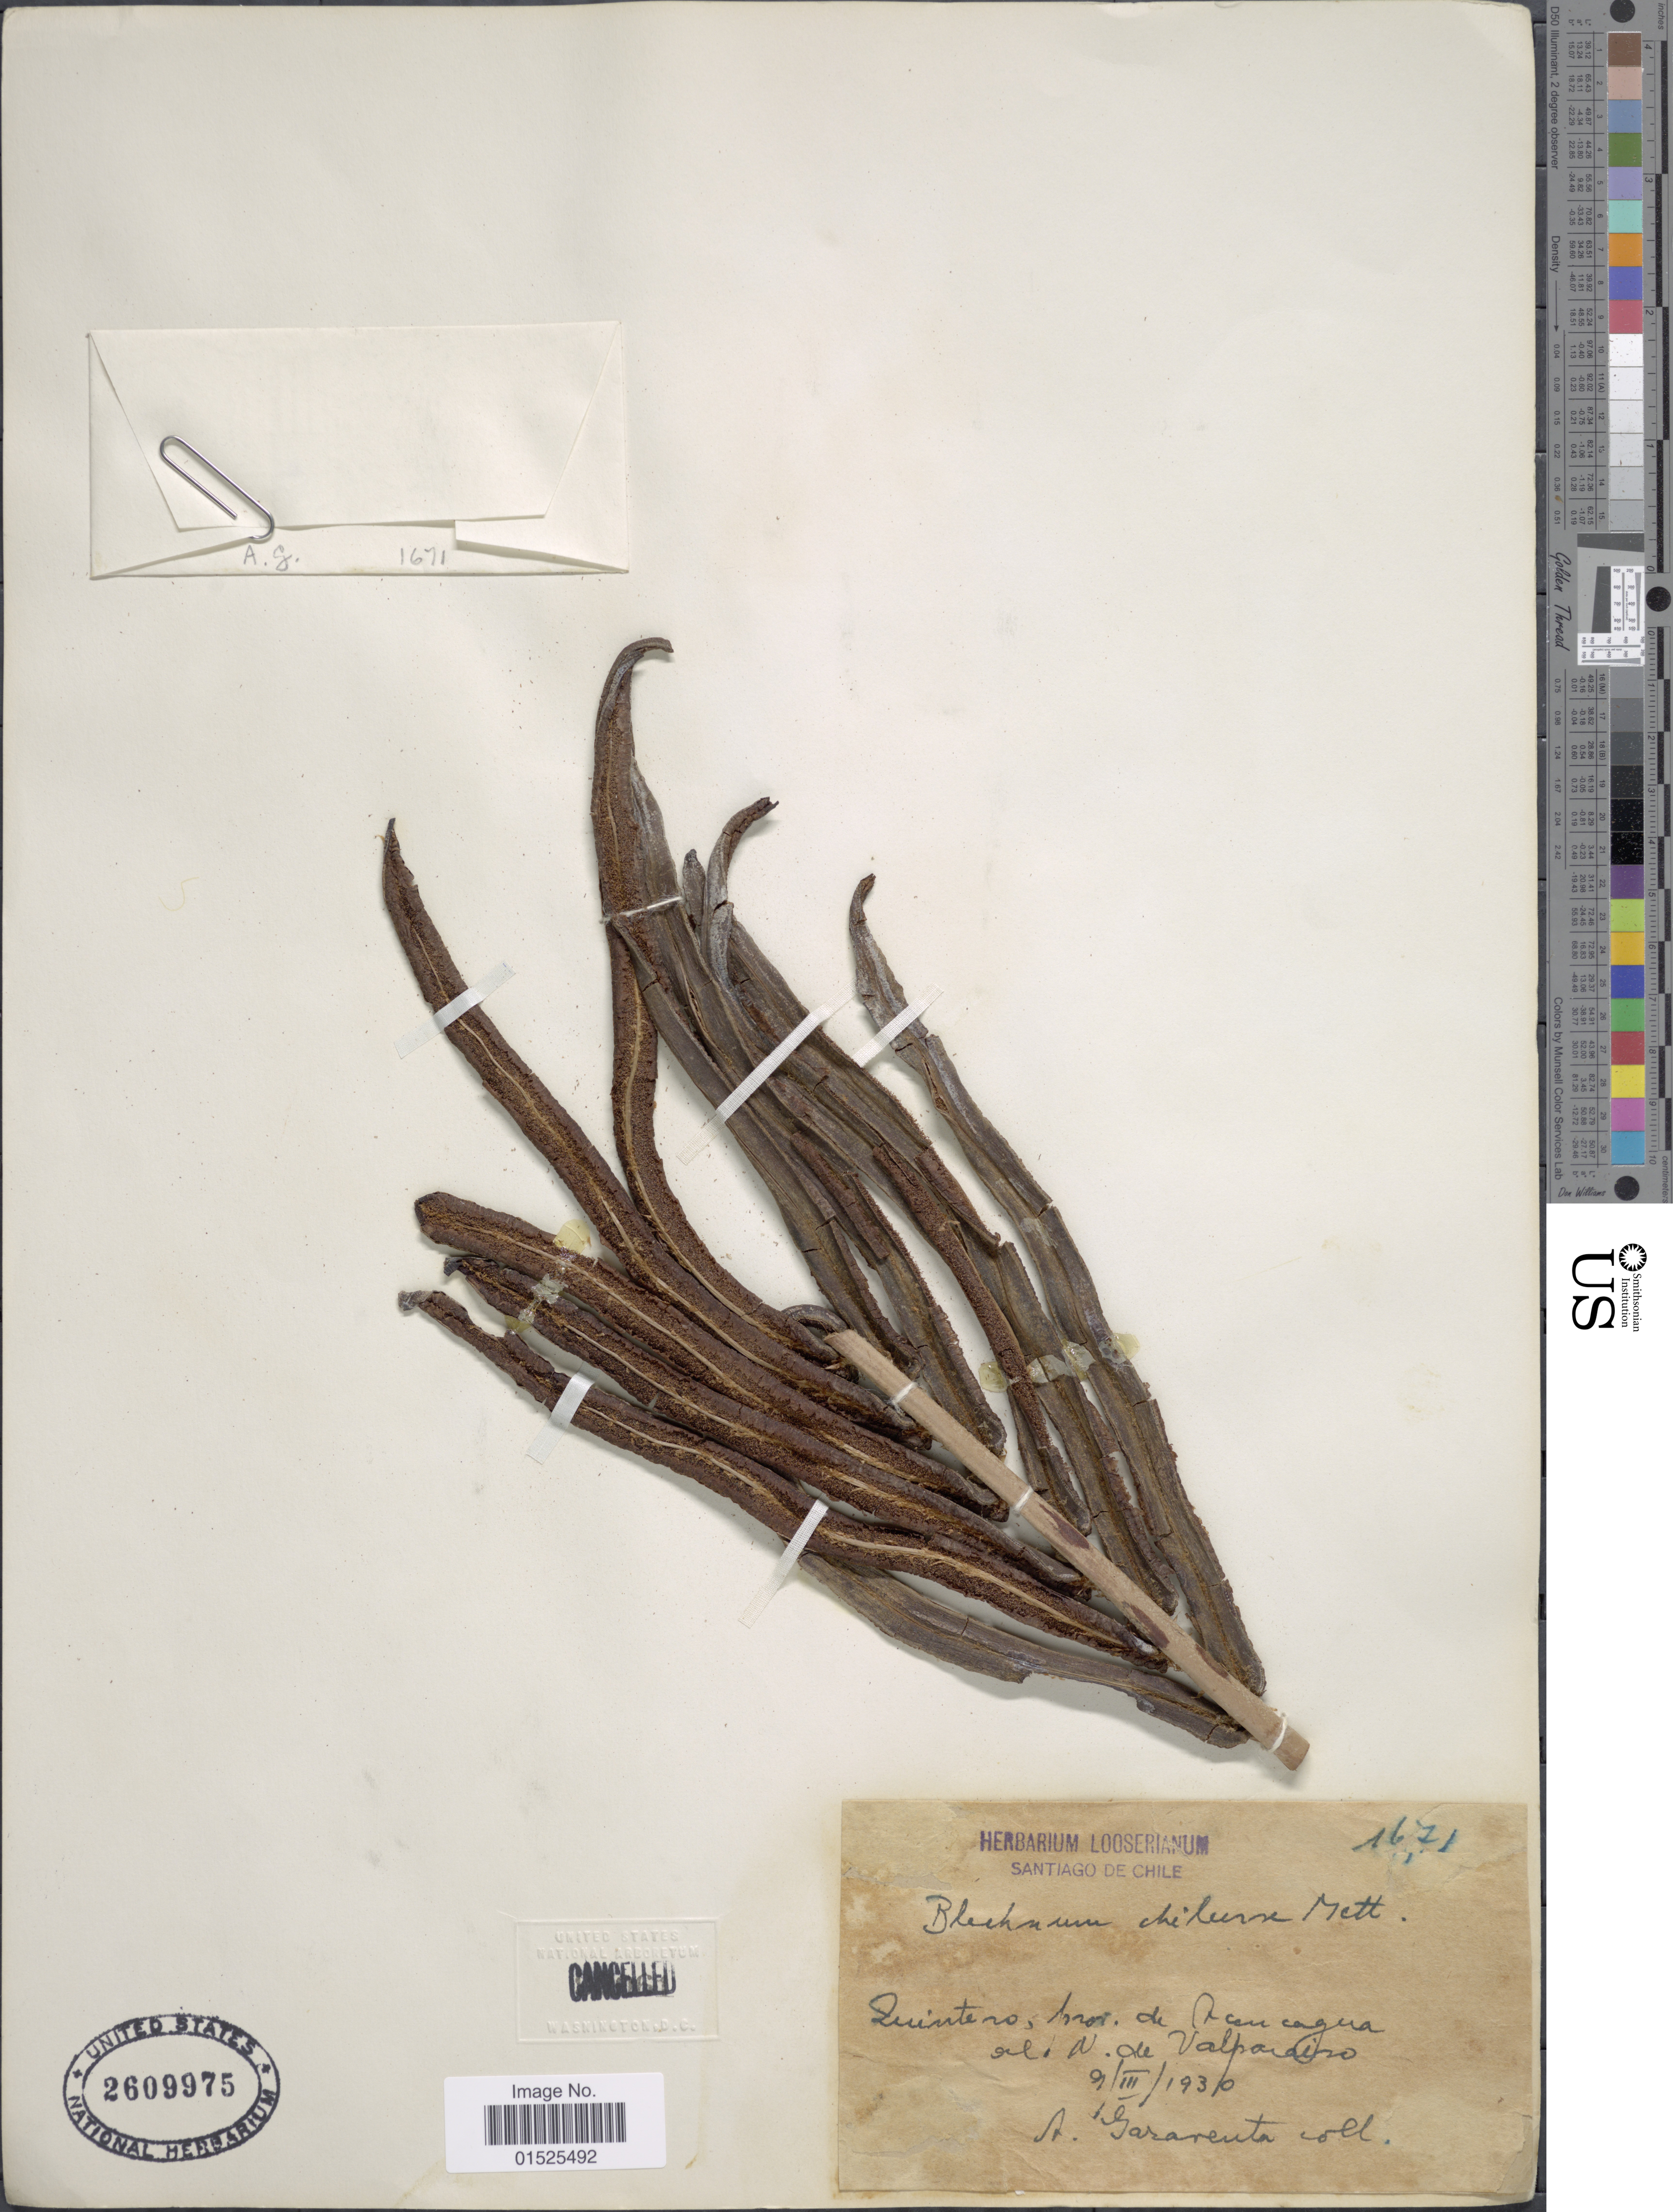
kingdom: Plantae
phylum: Tracheophyta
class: Polypodiopsida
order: Polypodiales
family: Blechnaceae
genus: Blechnum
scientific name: Blechnum chilense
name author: (Kaulf.) Mett.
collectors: A. Garaventa H.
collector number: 1671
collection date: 1930-03-09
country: Chile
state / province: Valparaíso (V)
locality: Quintero, Prov. de Acancagua, del N. de Valparaiso.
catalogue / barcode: US 2609975